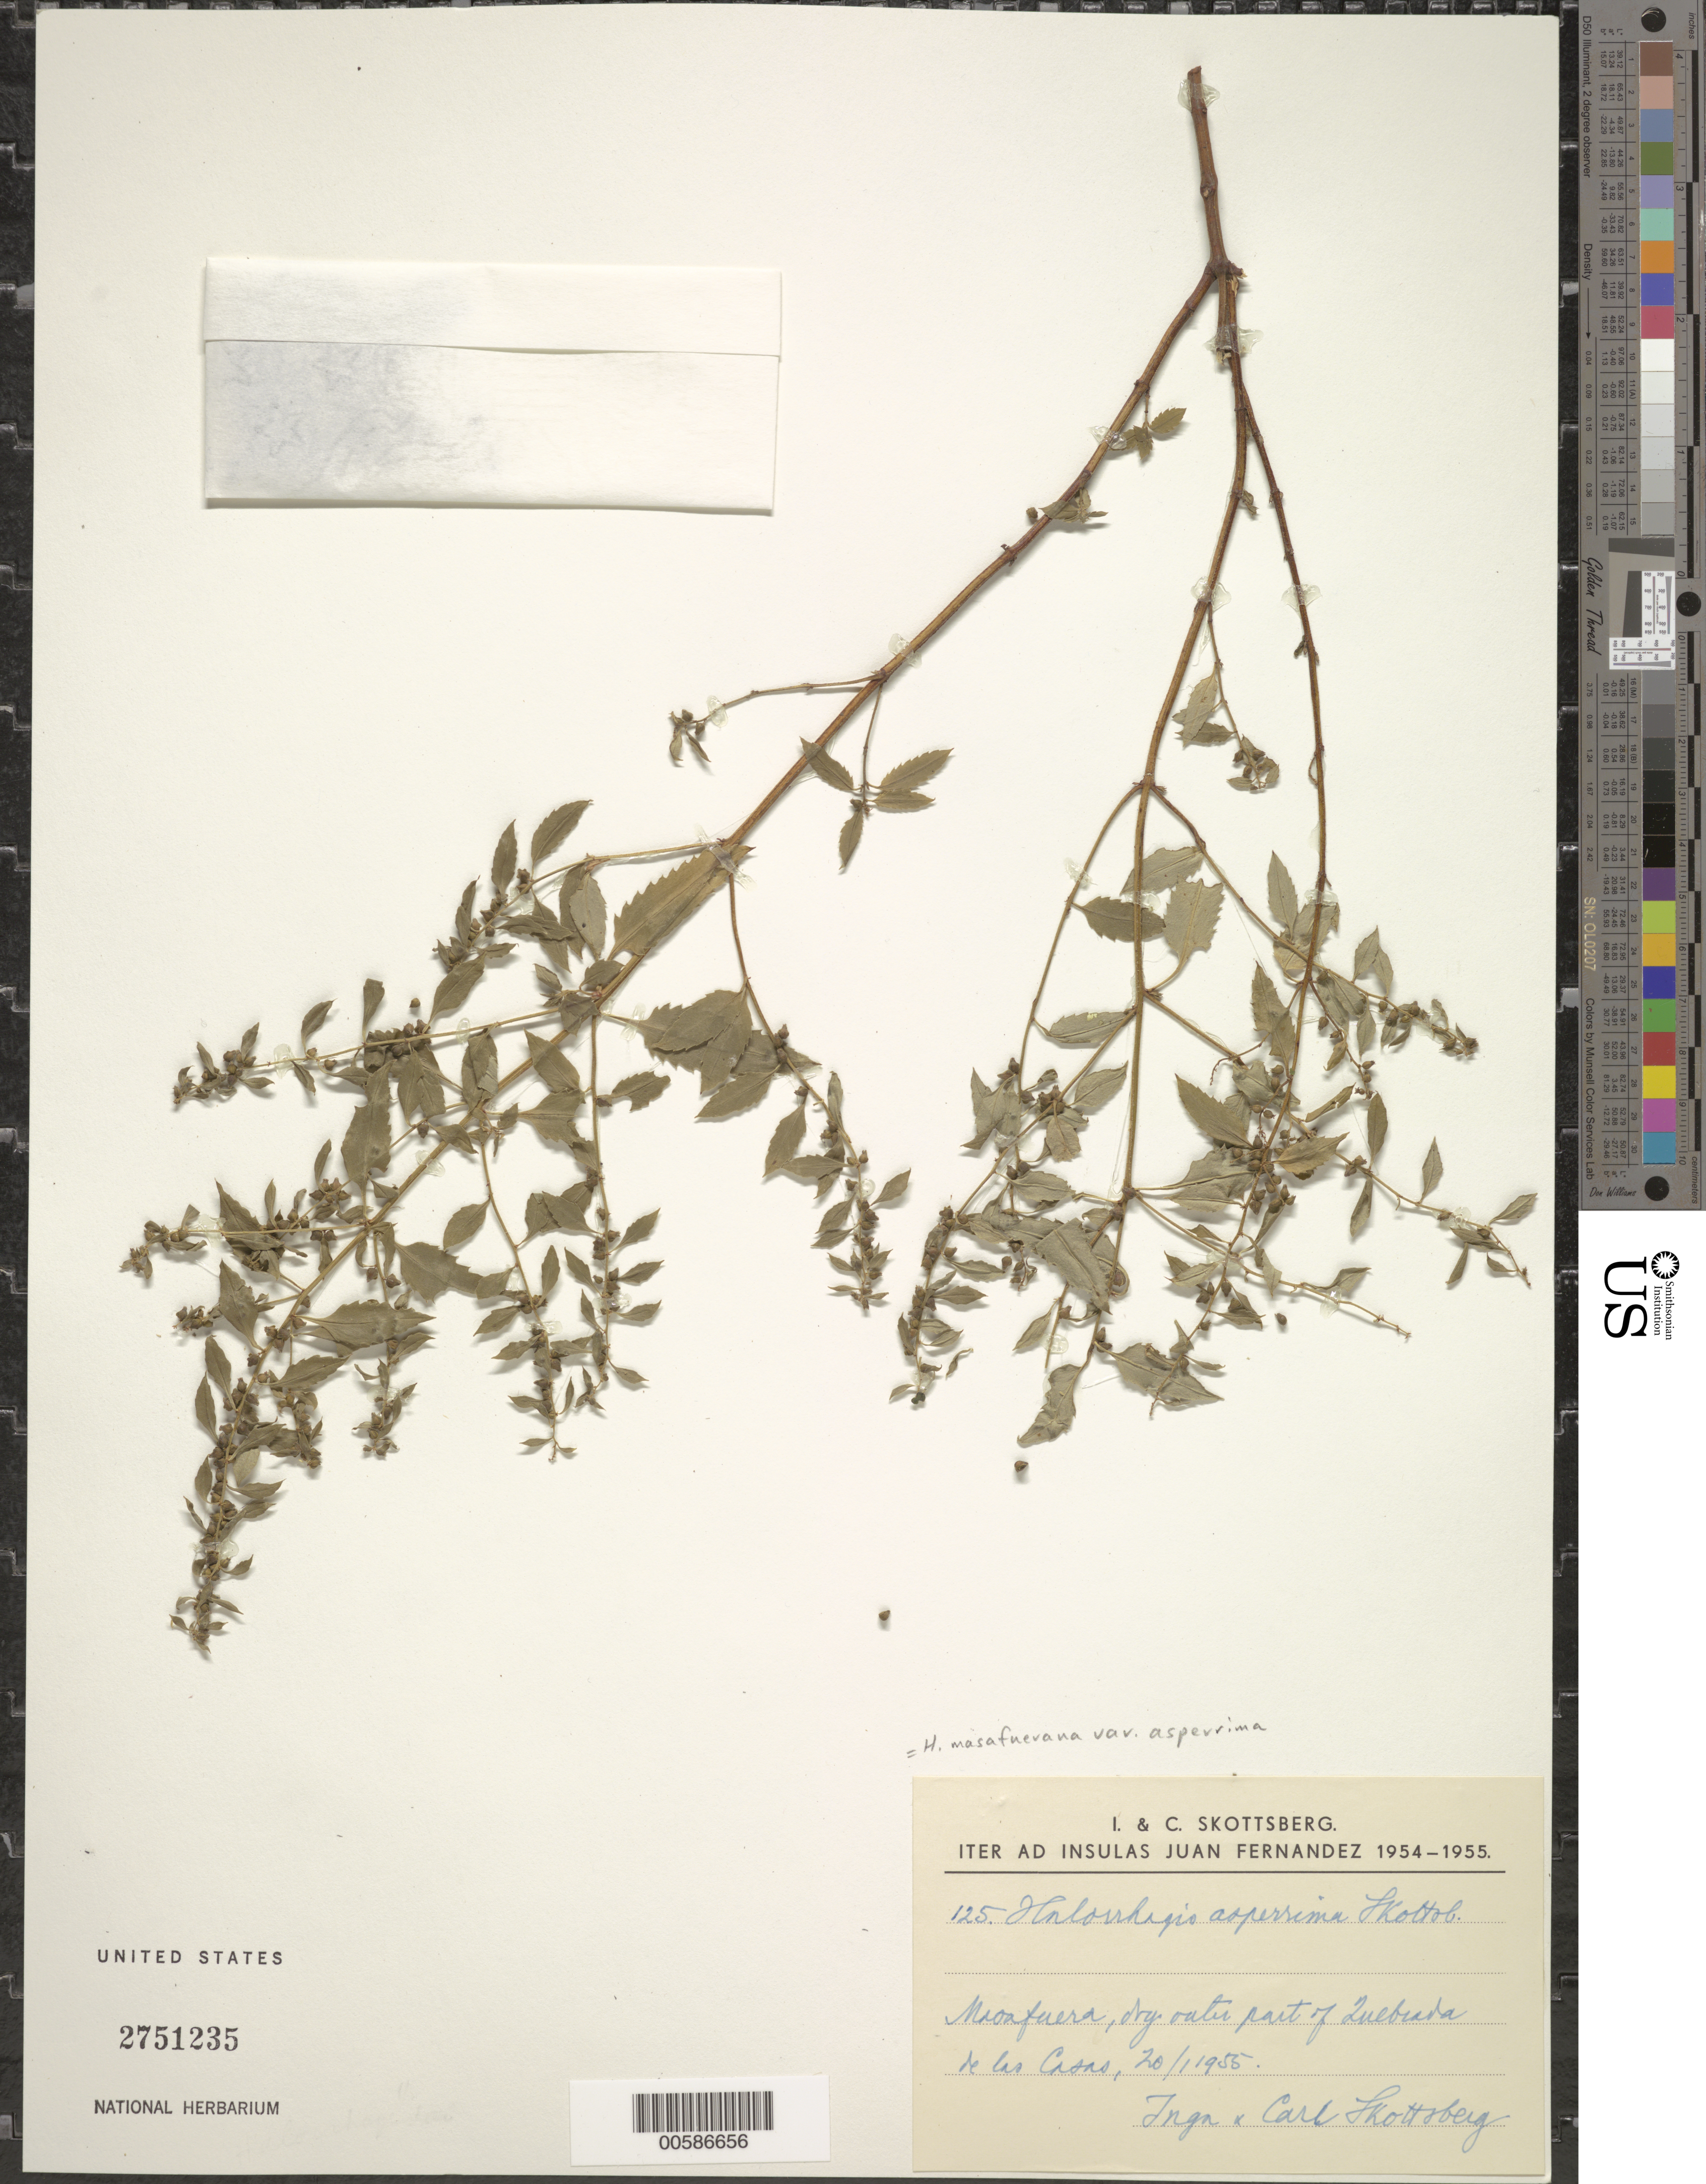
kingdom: Plantae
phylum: Tracheophyta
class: Magnoliopsida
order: Saxifragales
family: Haloragaceae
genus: Haloragis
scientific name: Haloragis masafuerana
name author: Skottsb.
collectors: I. Skottsberg & C. Skottsberg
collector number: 125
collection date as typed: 20 Jan 1955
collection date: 1955-01-20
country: Chile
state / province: Valparaíso (V)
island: Isla Más Afuera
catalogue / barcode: US 2751235